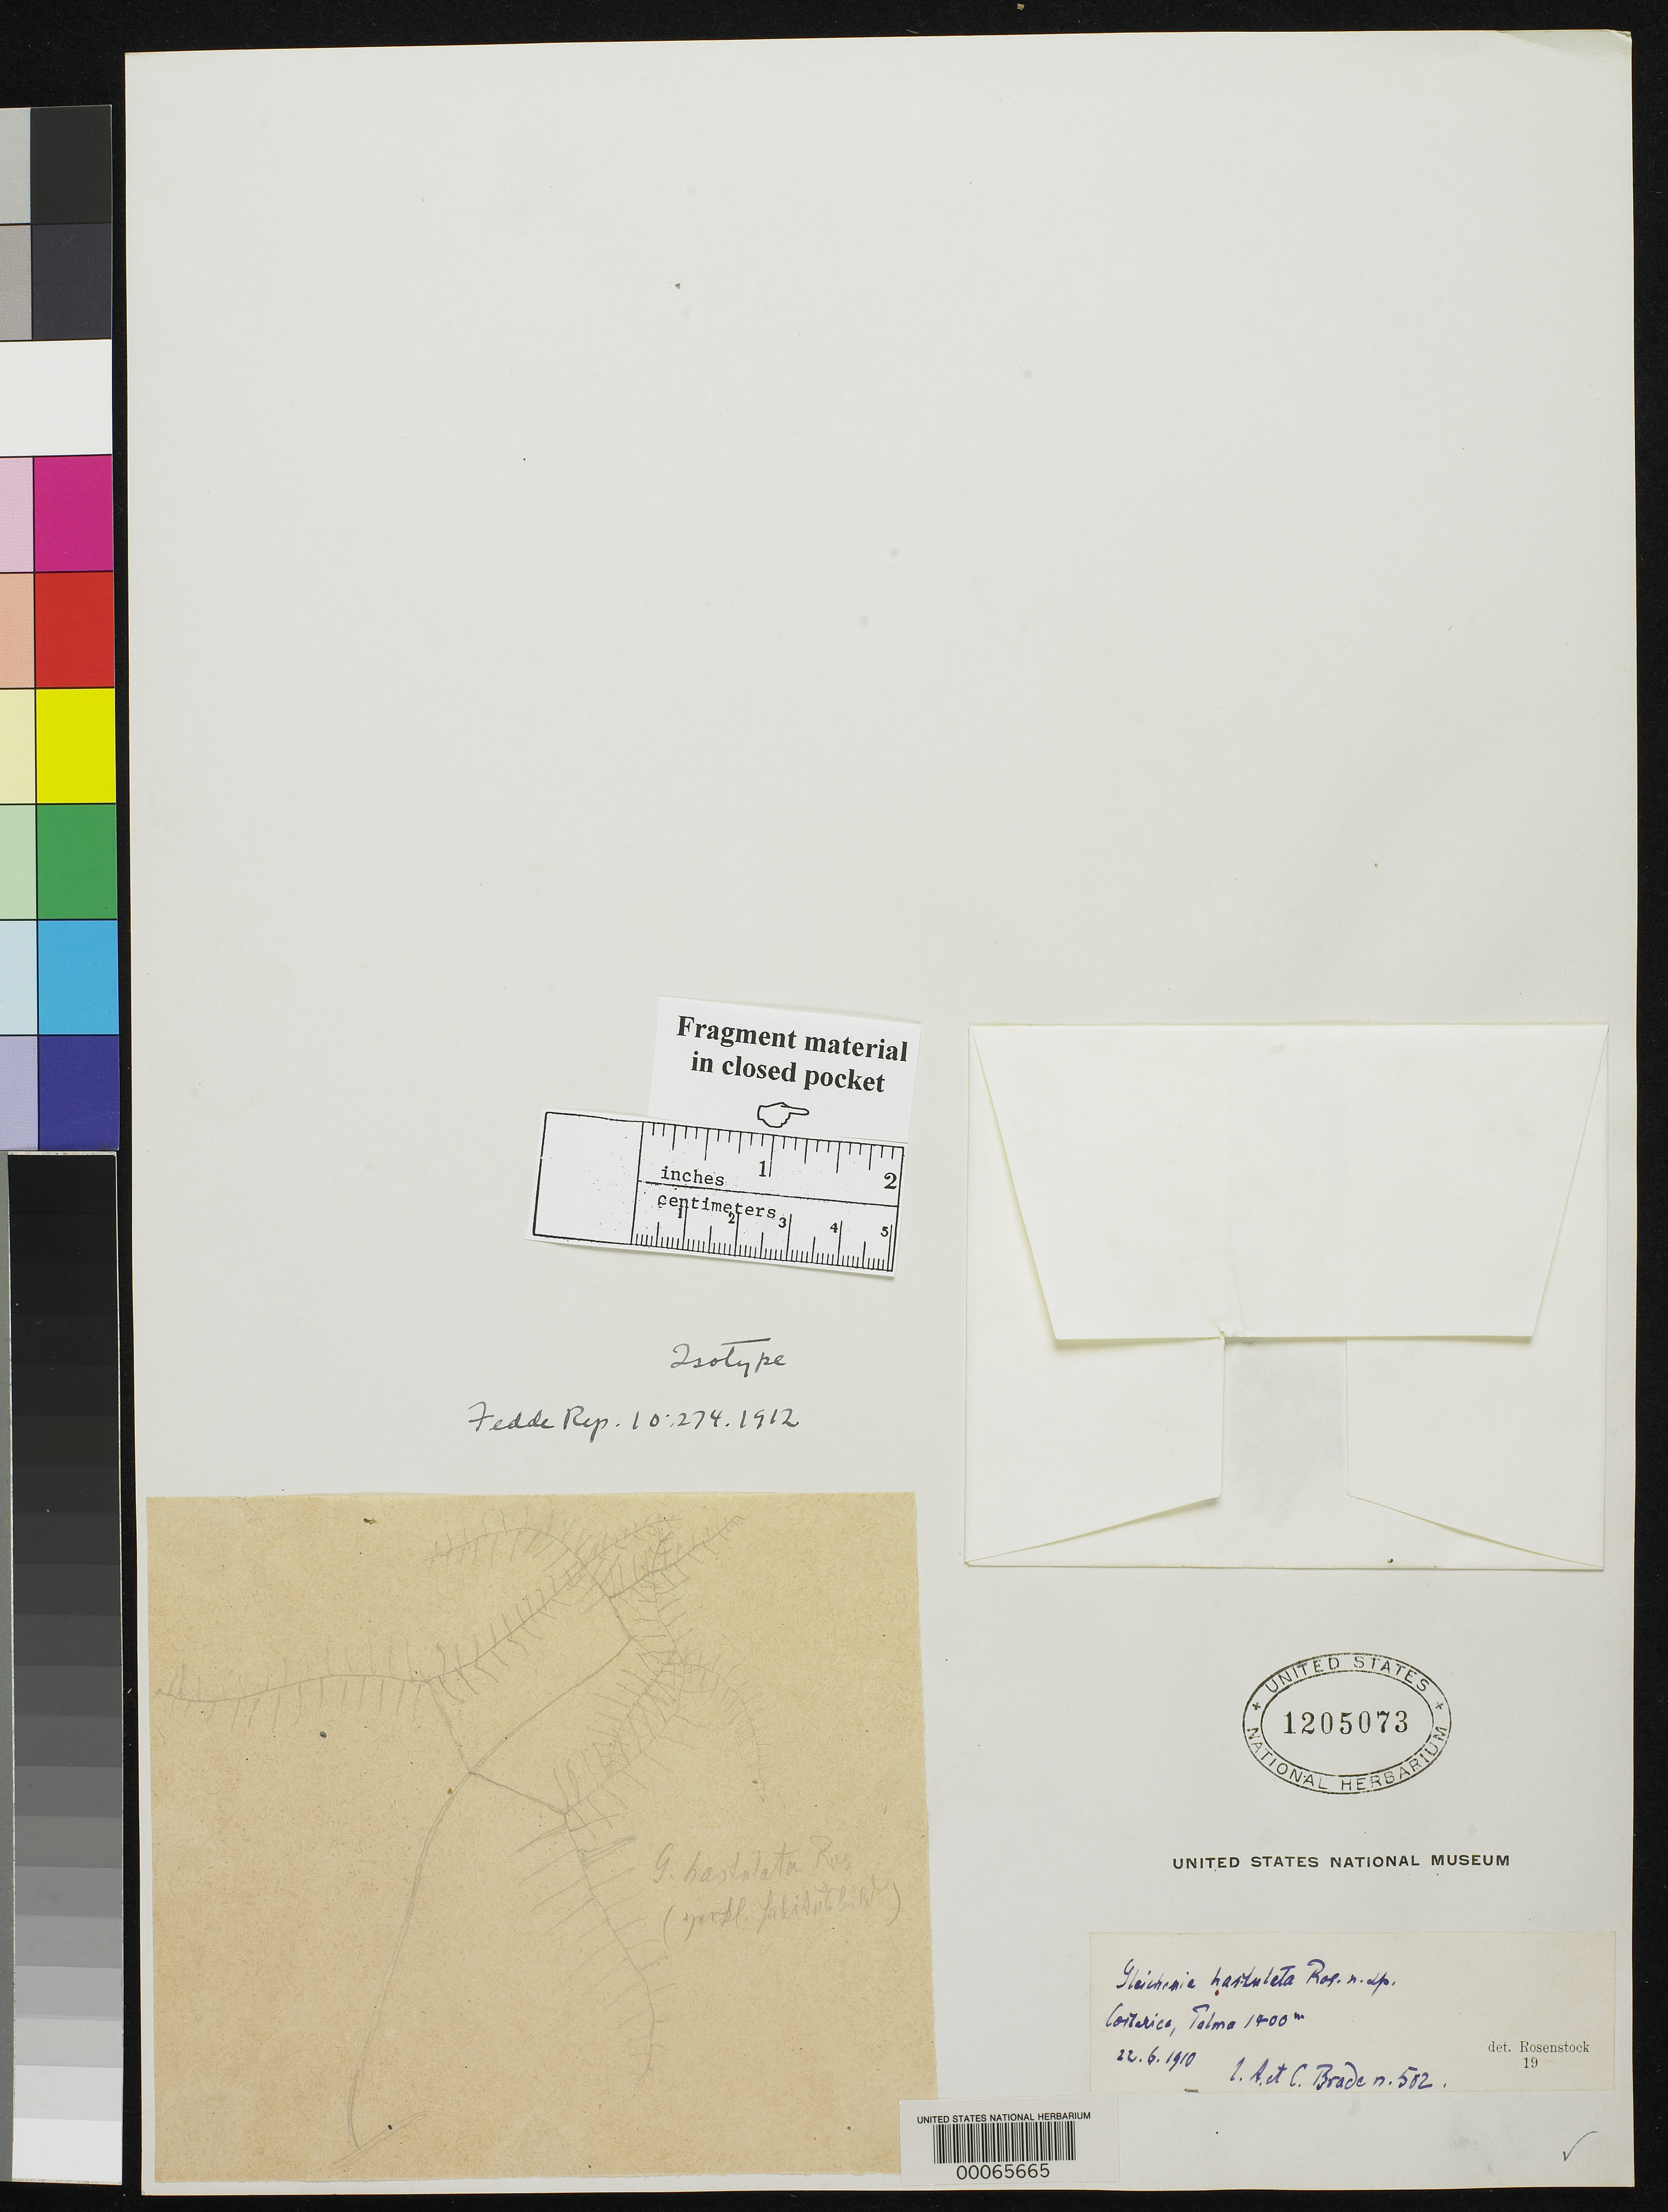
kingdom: Plantae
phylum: Tracheophyta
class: Polypodiopsida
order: Gleicheniales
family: Gleicheniaceae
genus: Gleichenia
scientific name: Gleichenia hastulata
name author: Rosenst.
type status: Isotype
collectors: A. C. Brade & A. Brade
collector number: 502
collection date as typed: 22 Jun 1910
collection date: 1910-06-22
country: Costa Rica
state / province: San José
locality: La Palma.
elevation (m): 1400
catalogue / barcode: US 1205073